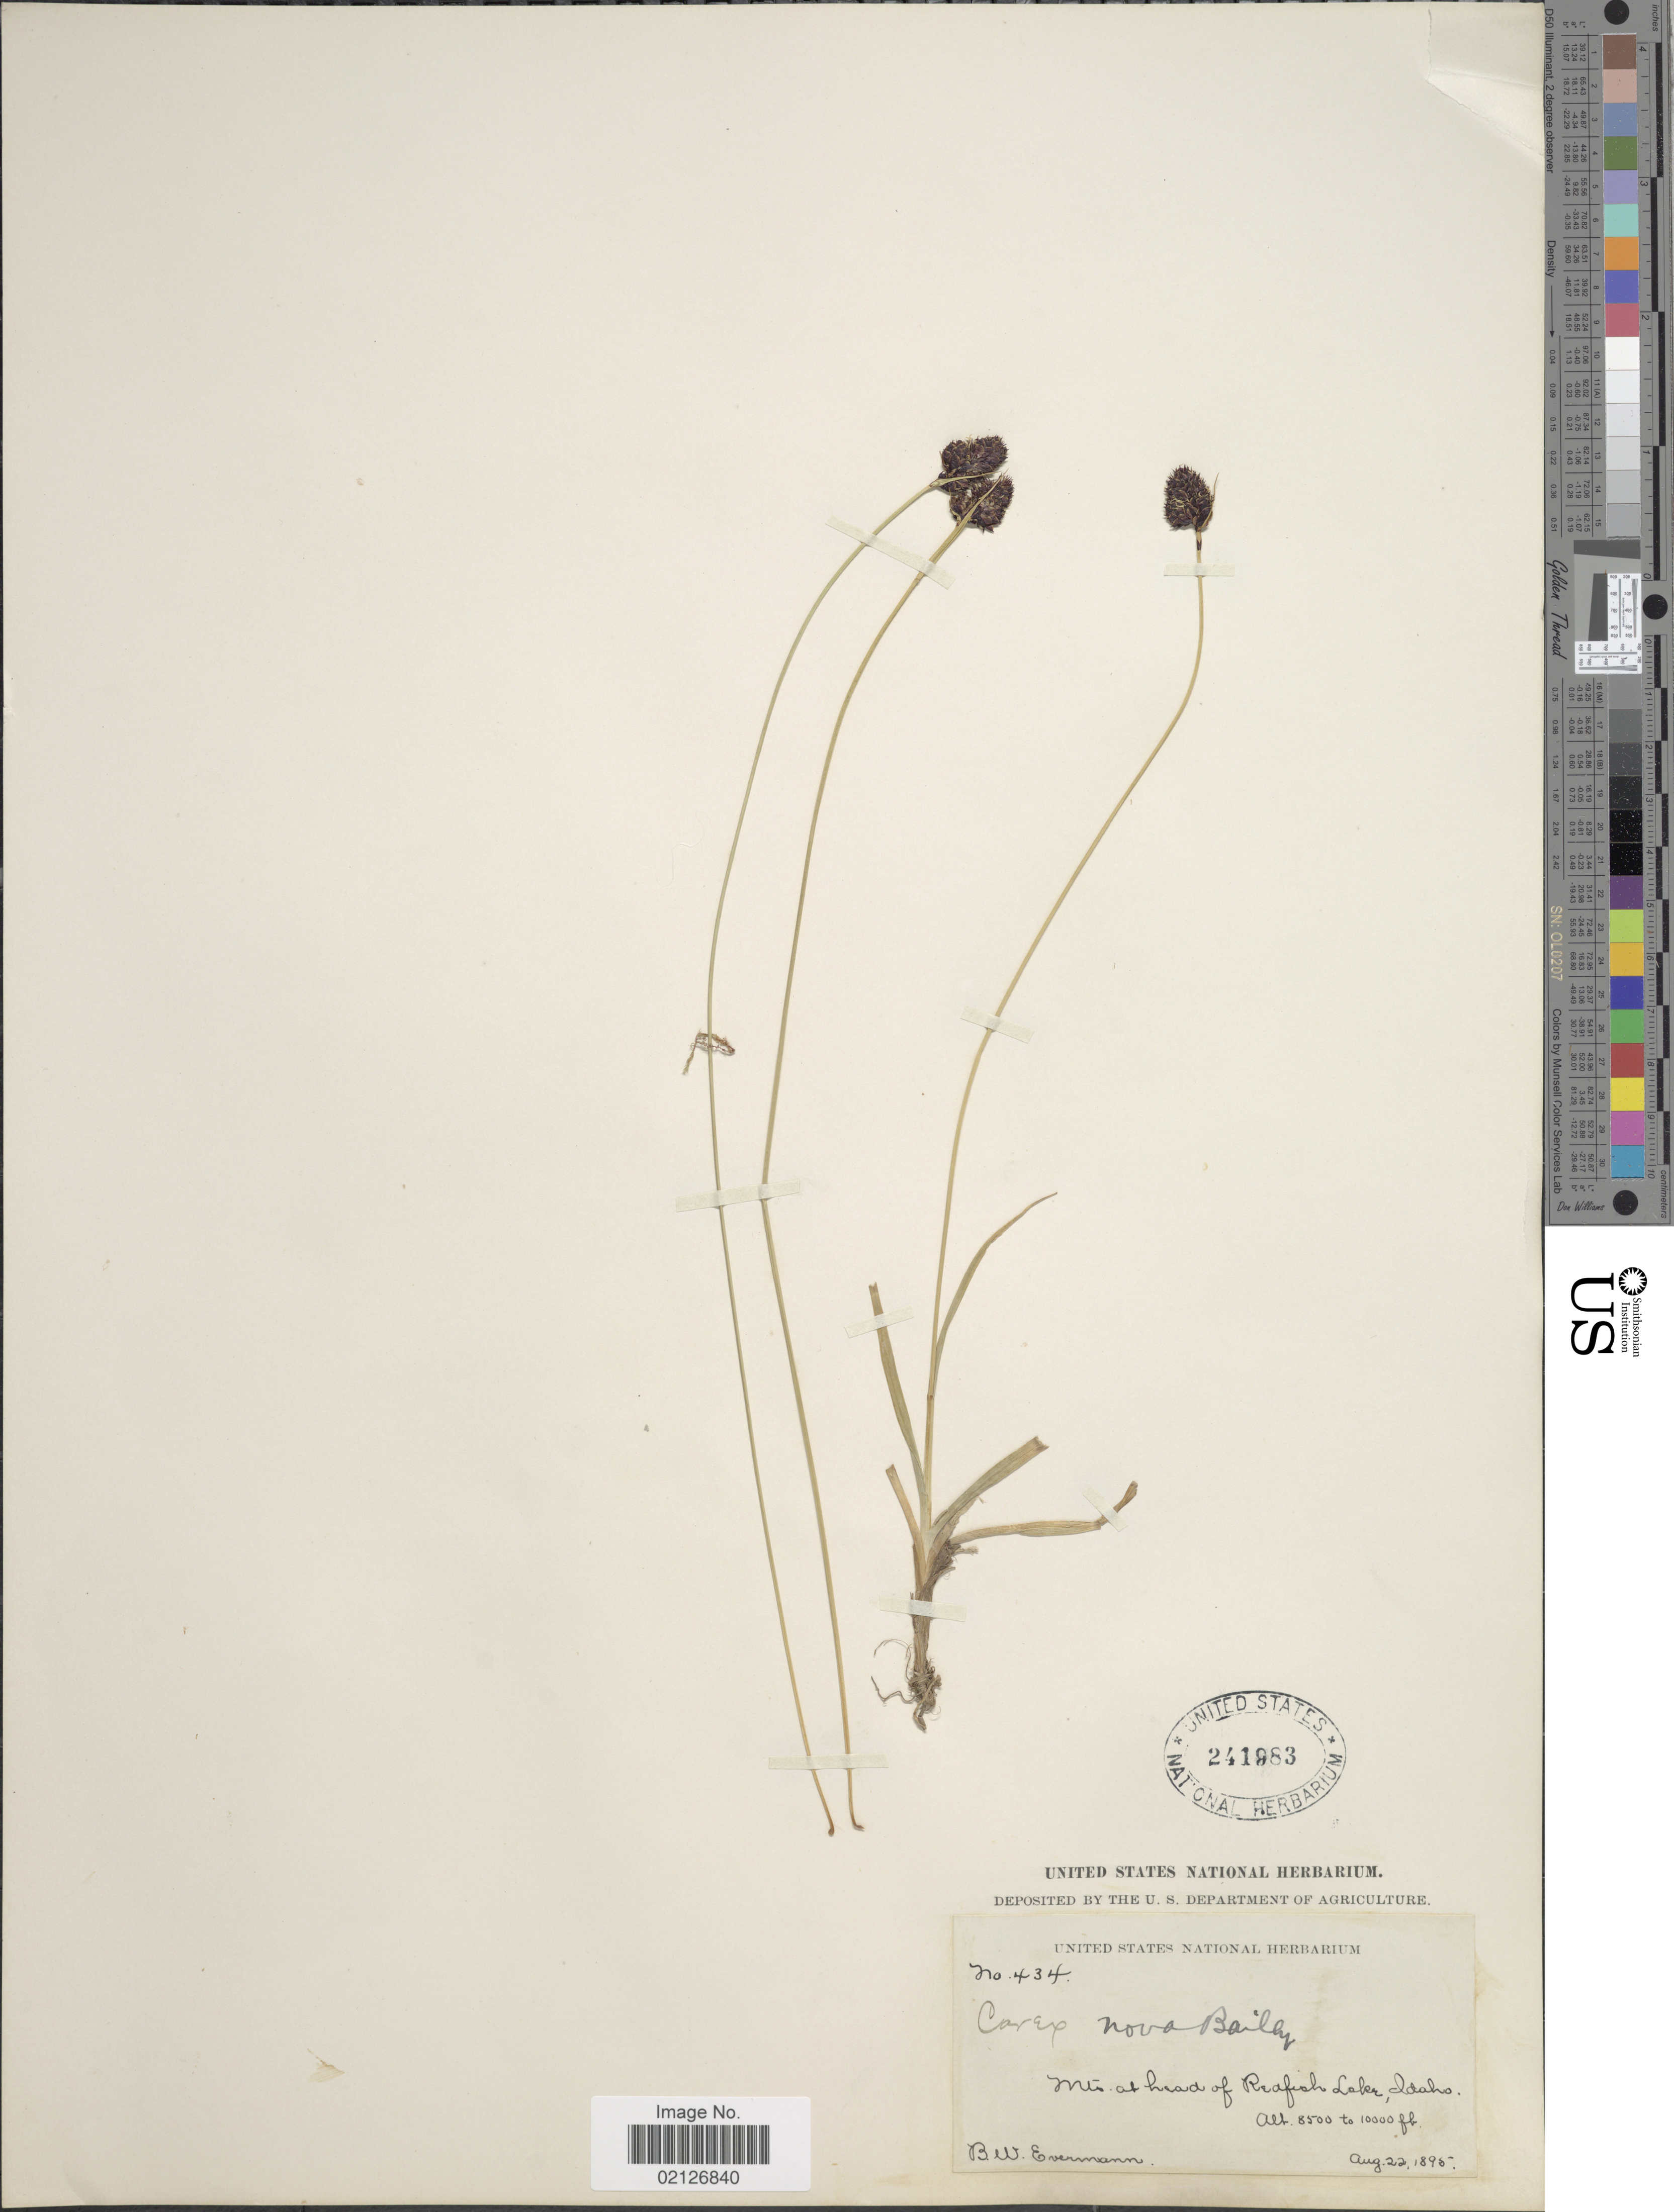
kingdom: Plantae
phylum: Tracheophyta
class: Liliopsida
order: Poales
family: Cyperaceae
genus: Carex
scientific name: Carex nova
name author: L.H. Bailey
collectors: B. W. Evermann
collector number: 434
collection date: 1895-08-22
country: United States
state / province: Idaho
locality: Mts. at head of Redfish Lake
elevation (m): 2591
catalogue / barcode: US 241983